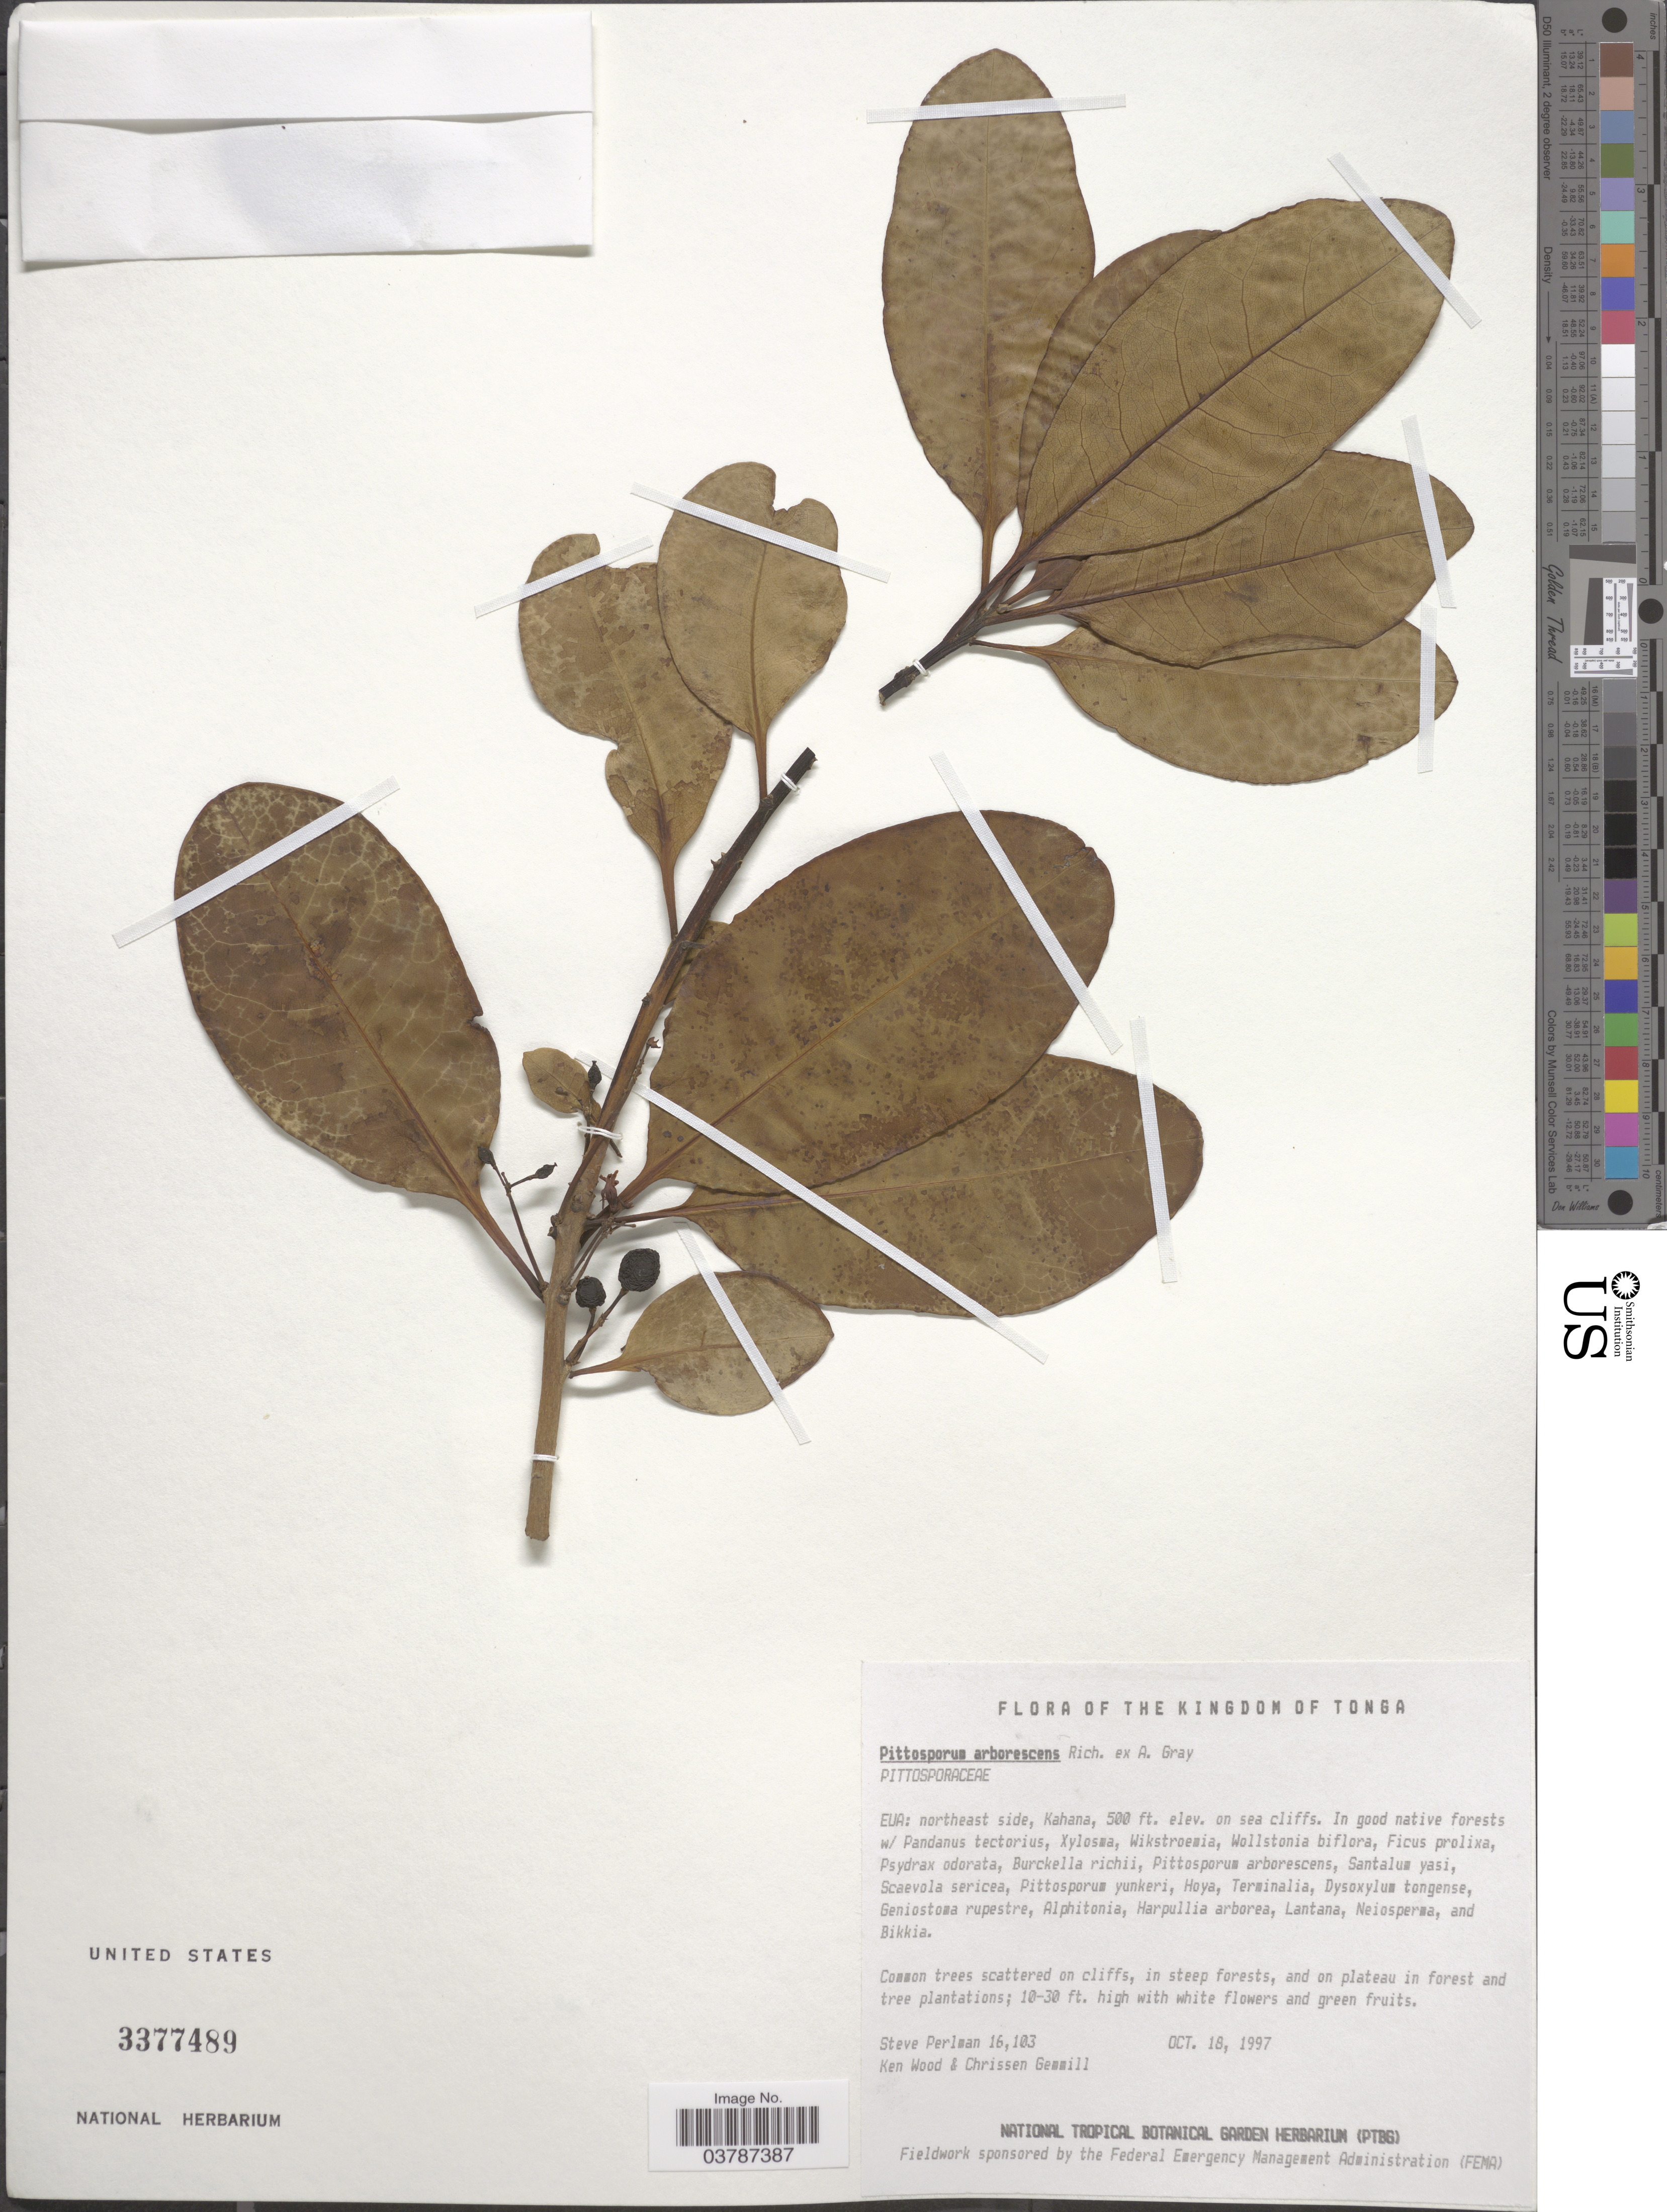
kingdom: Plantae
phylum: Tracheophyta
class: Magnoliopsida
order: Apiales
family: Pittosporaceae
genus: Pittosporum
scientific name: Pittosporum arborescens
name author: Rich. ex A. Gray in Wilkes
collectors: S. Perlman, K. Wood & C. Gemmill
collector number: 16103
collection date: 1997-10-19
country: Tonga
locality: The Kingdom of Tonga. Eua: northeast side, Kahana.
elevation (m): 152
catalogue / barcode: US 3377489